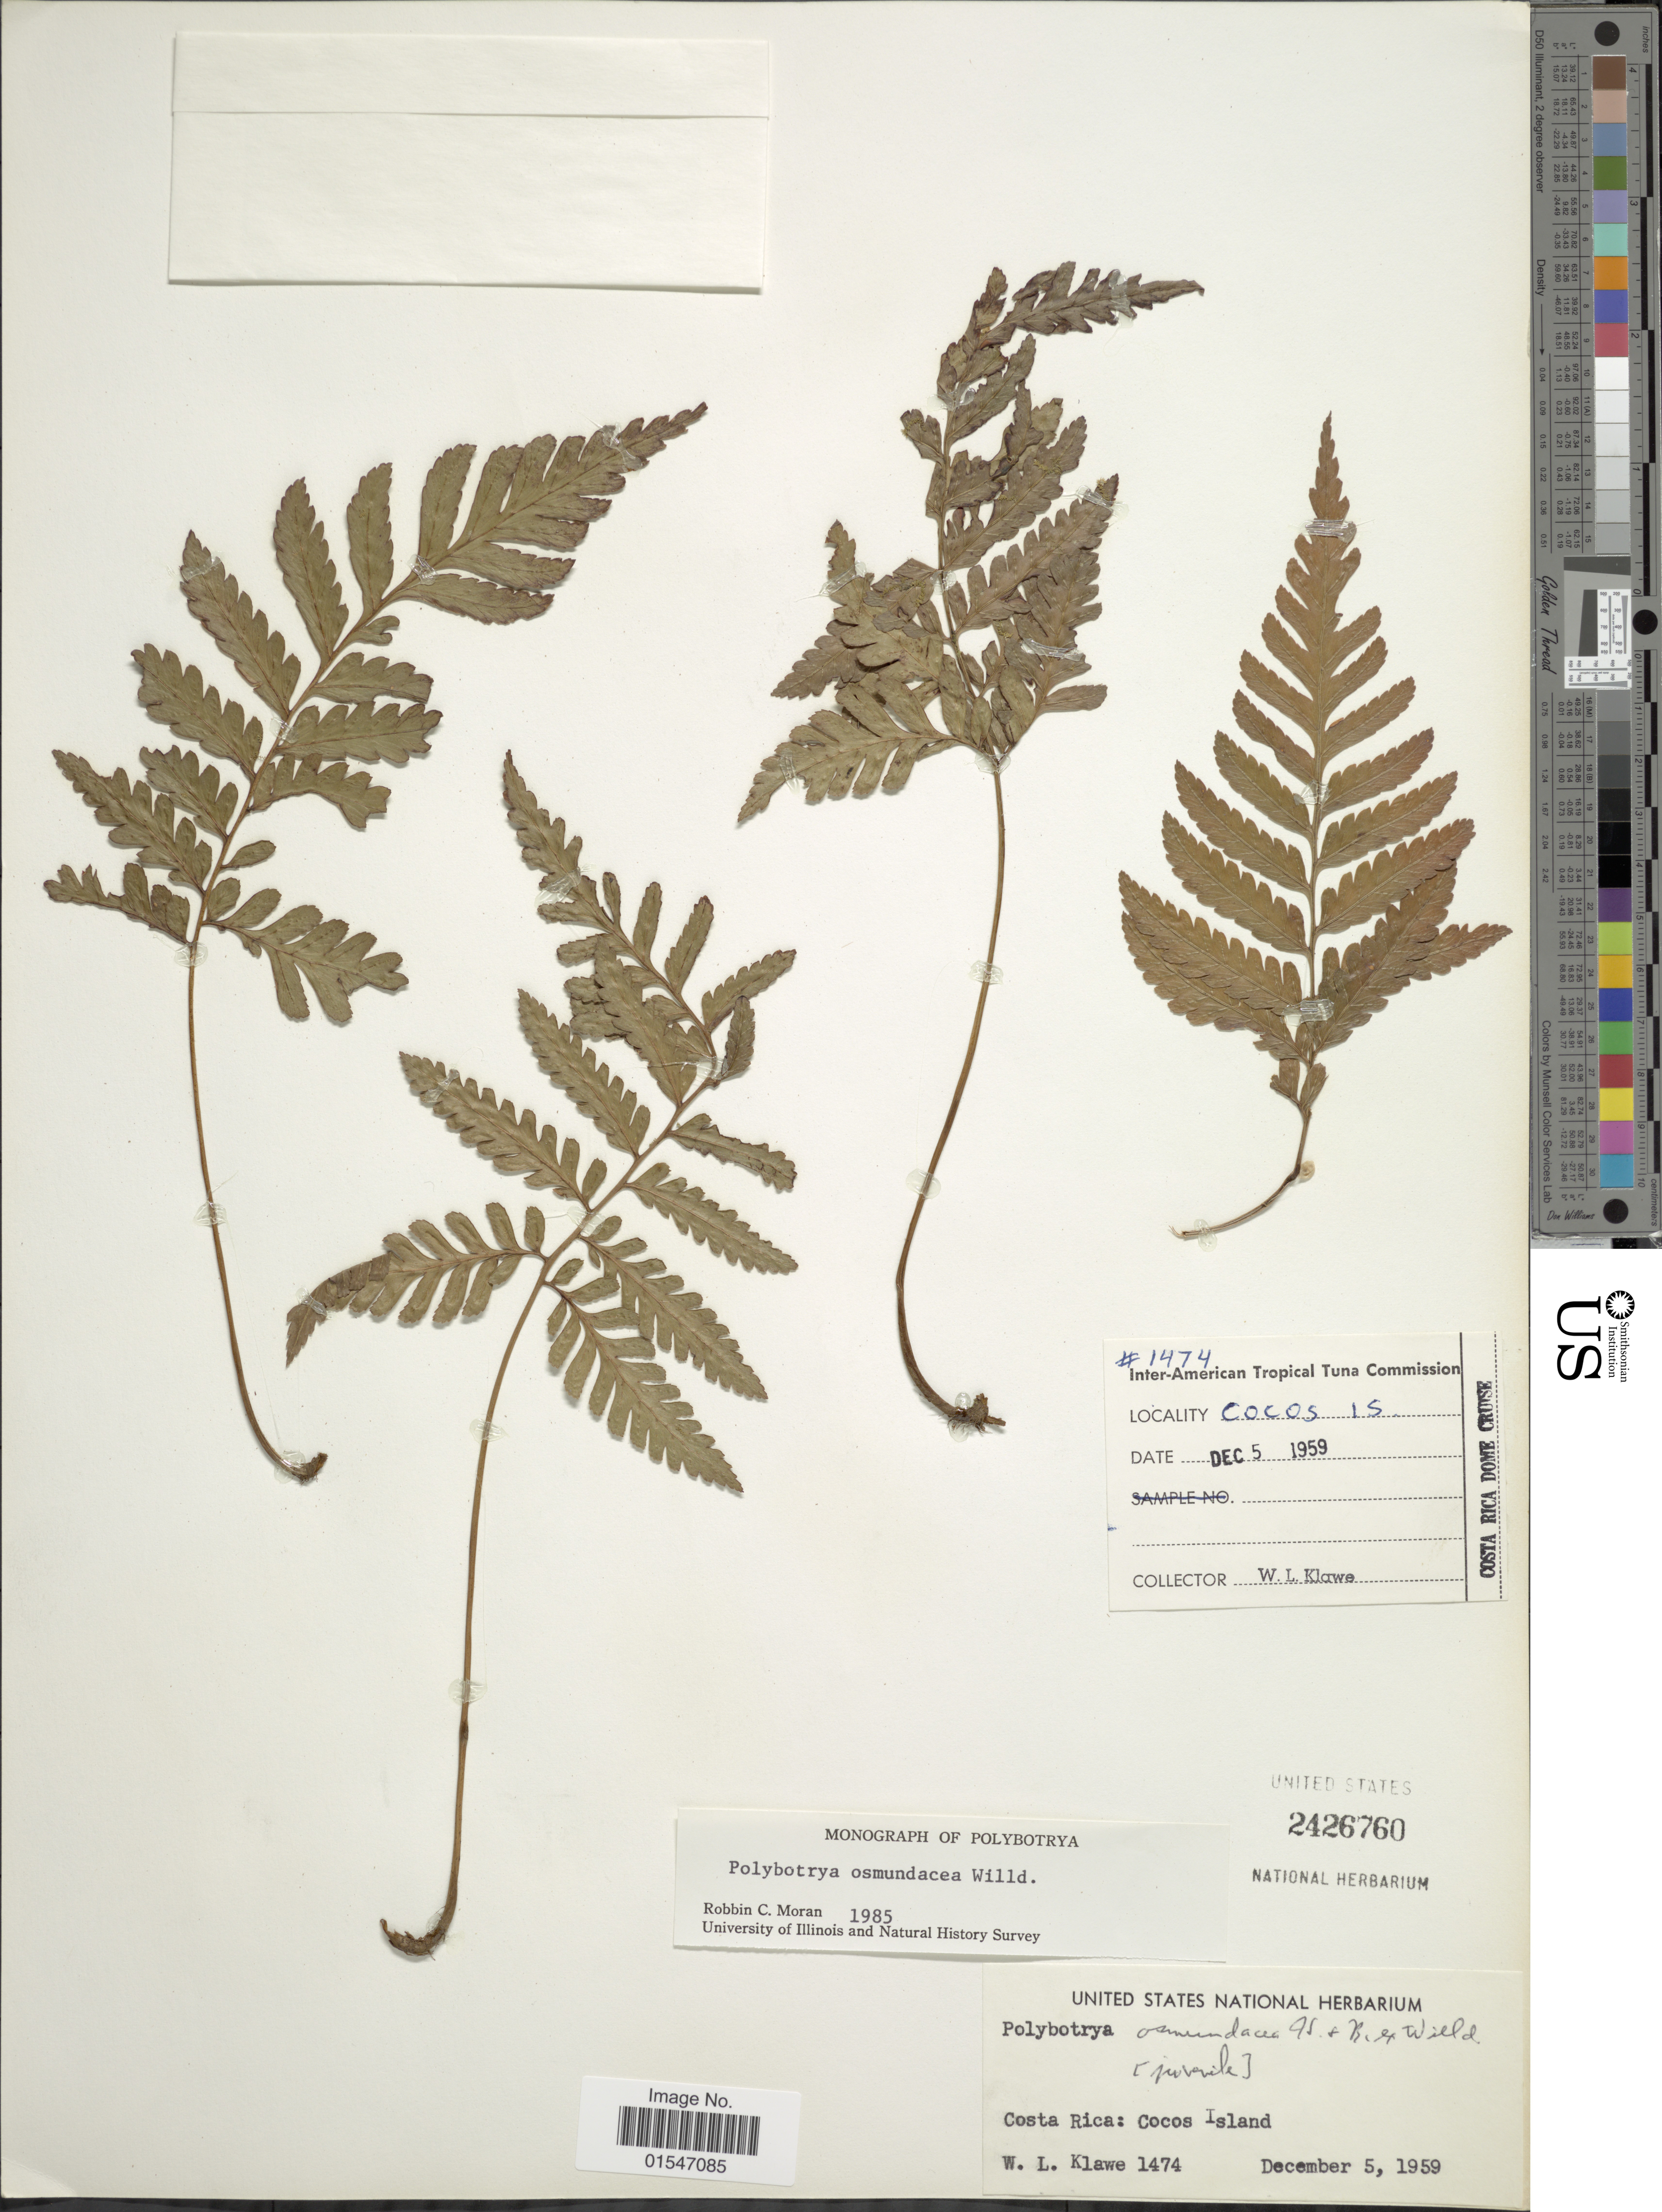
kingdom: Plantae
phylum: Tracheophyta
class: Polypodiopsida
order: Polypodiales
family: Dryopteridaceae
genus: Polybotrya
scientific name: Polybotrya osmundacea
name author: Humb. & Bonpl. ex Willd.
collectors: W. Klawe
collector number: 1474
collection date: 1959-12-05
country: Costa Rica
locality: Costa Rica: Cocos Island.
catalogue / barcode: US 2426760